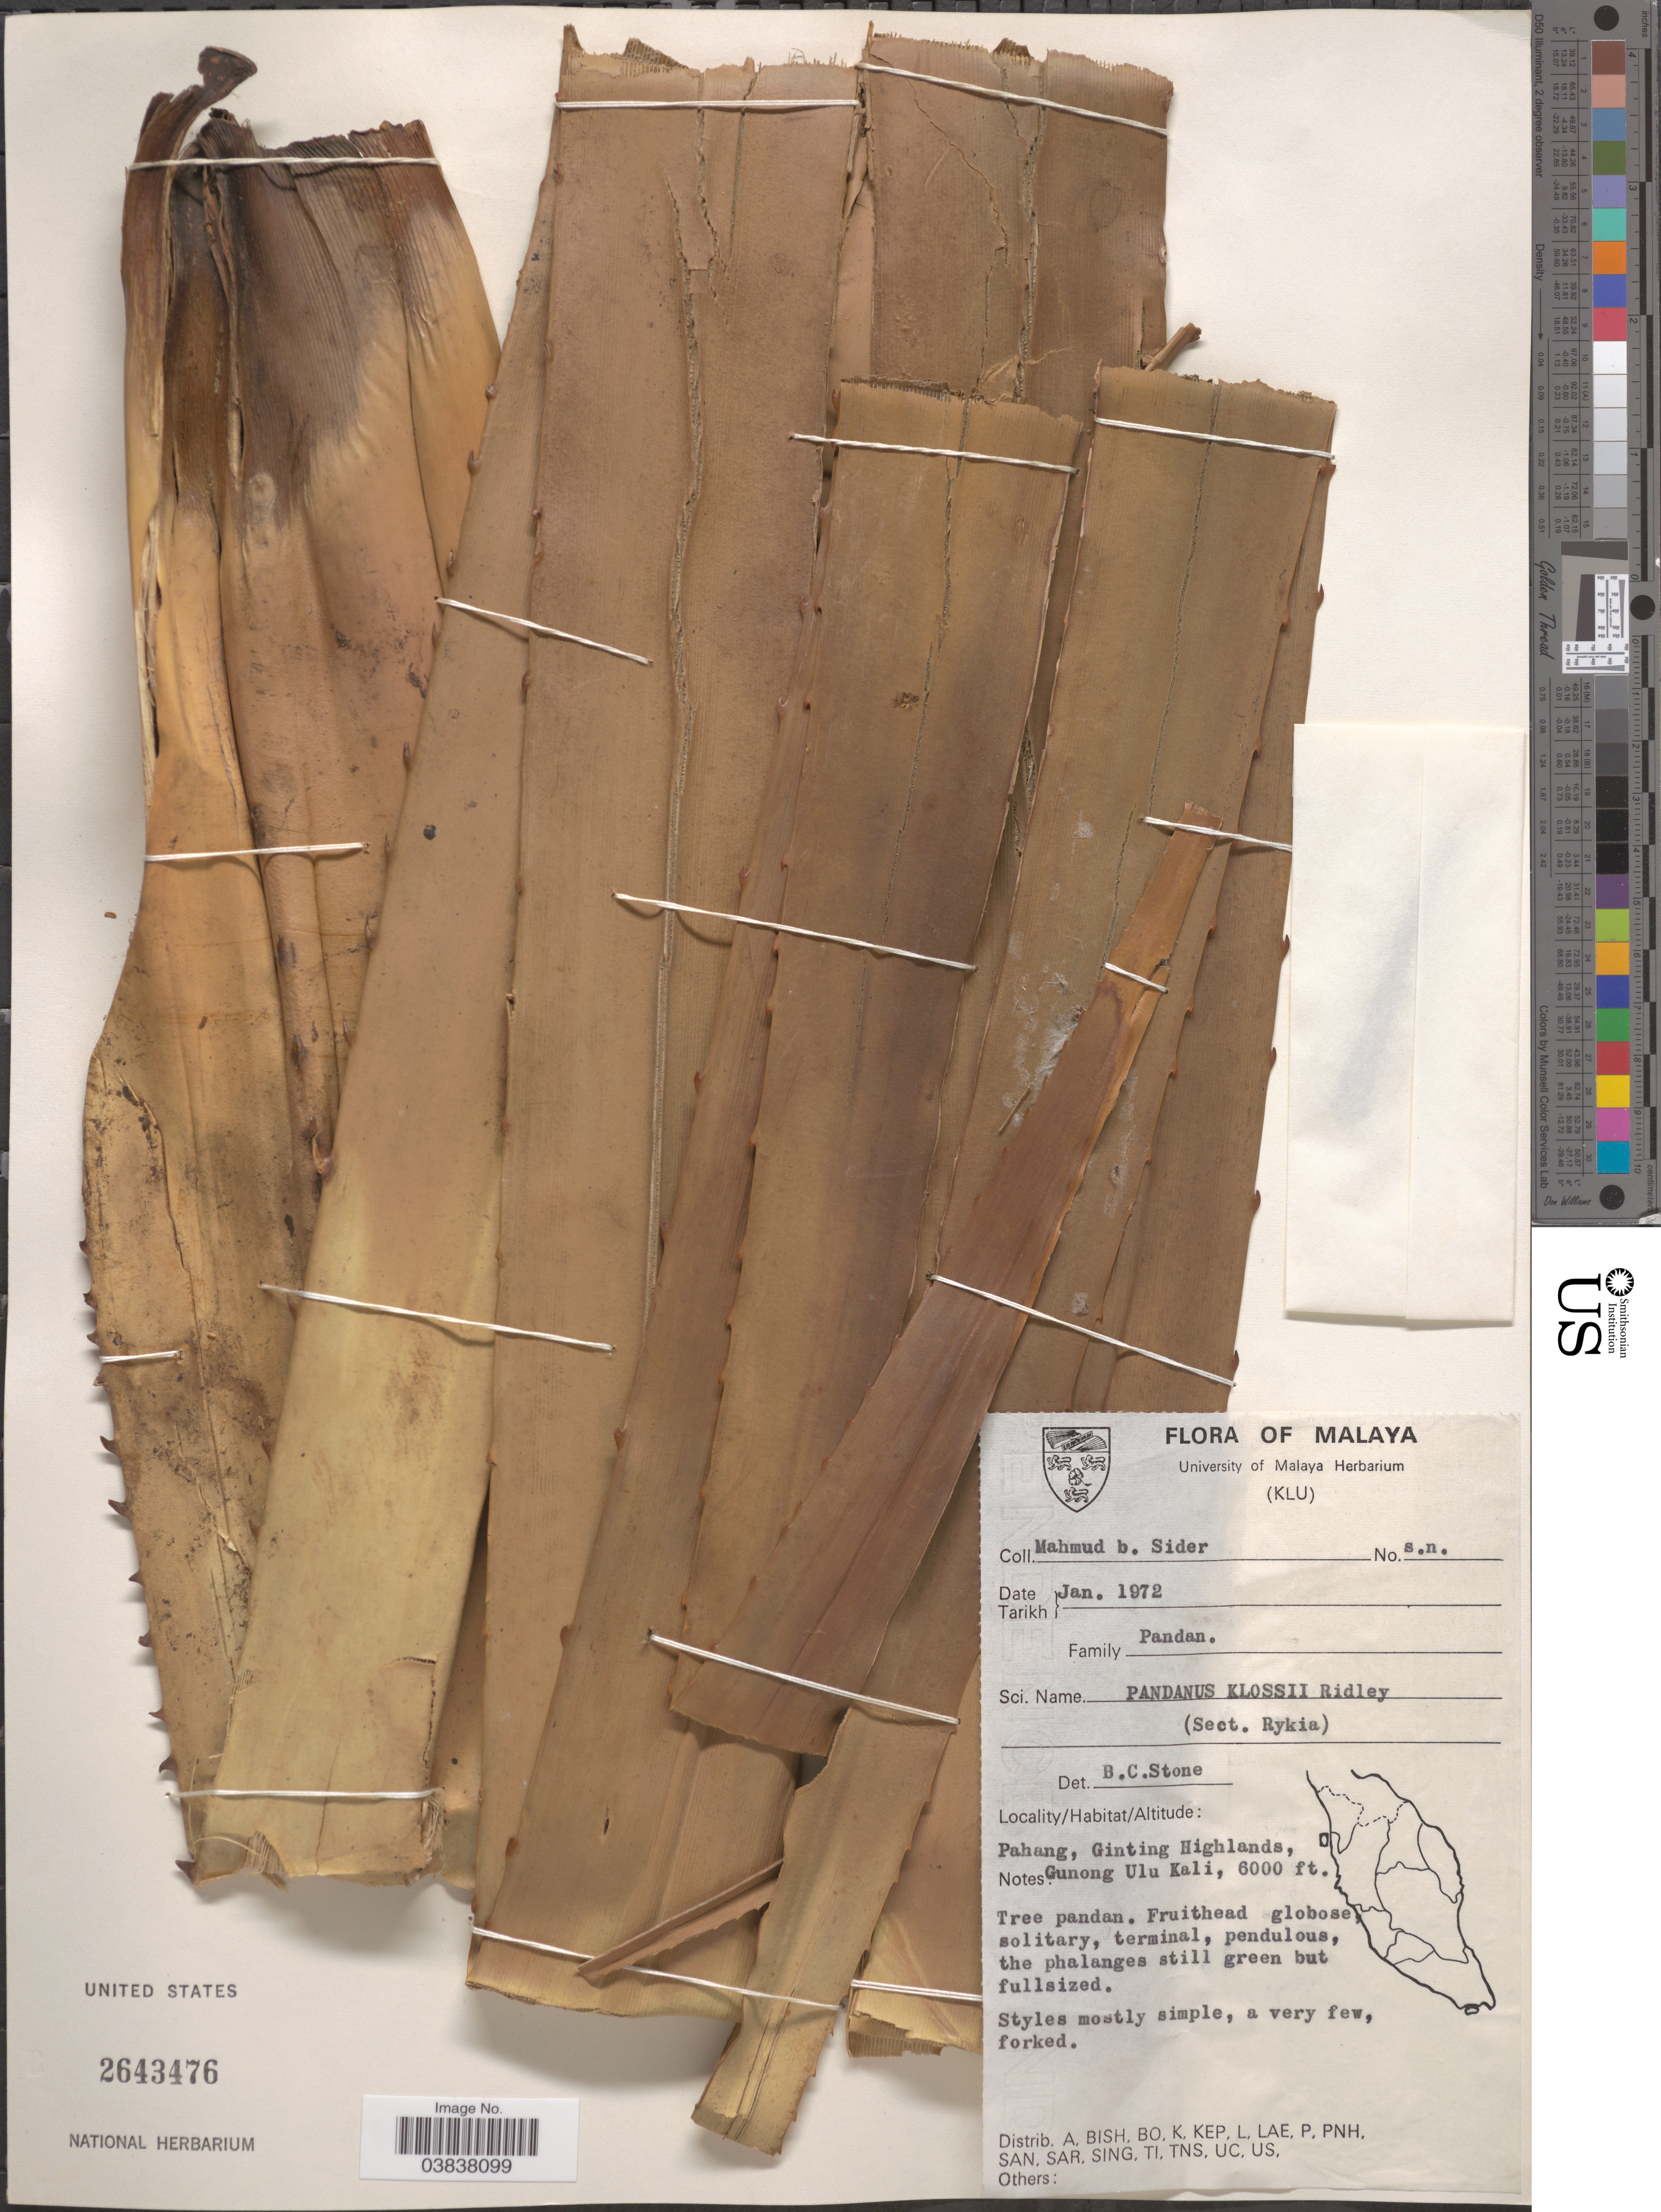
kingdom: Plantae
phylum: Tracheophyta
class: Liliopsida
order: Pandanales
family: Pandanaceae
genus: Pandanus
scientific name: Pandanus klossii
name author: Ridl.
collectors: M. Sider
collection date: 1972-01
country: Malaysia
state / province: Pahang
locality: Ginting Highlands, Gunong Ulu Kali.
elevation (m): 1829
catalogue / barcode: US 2643476